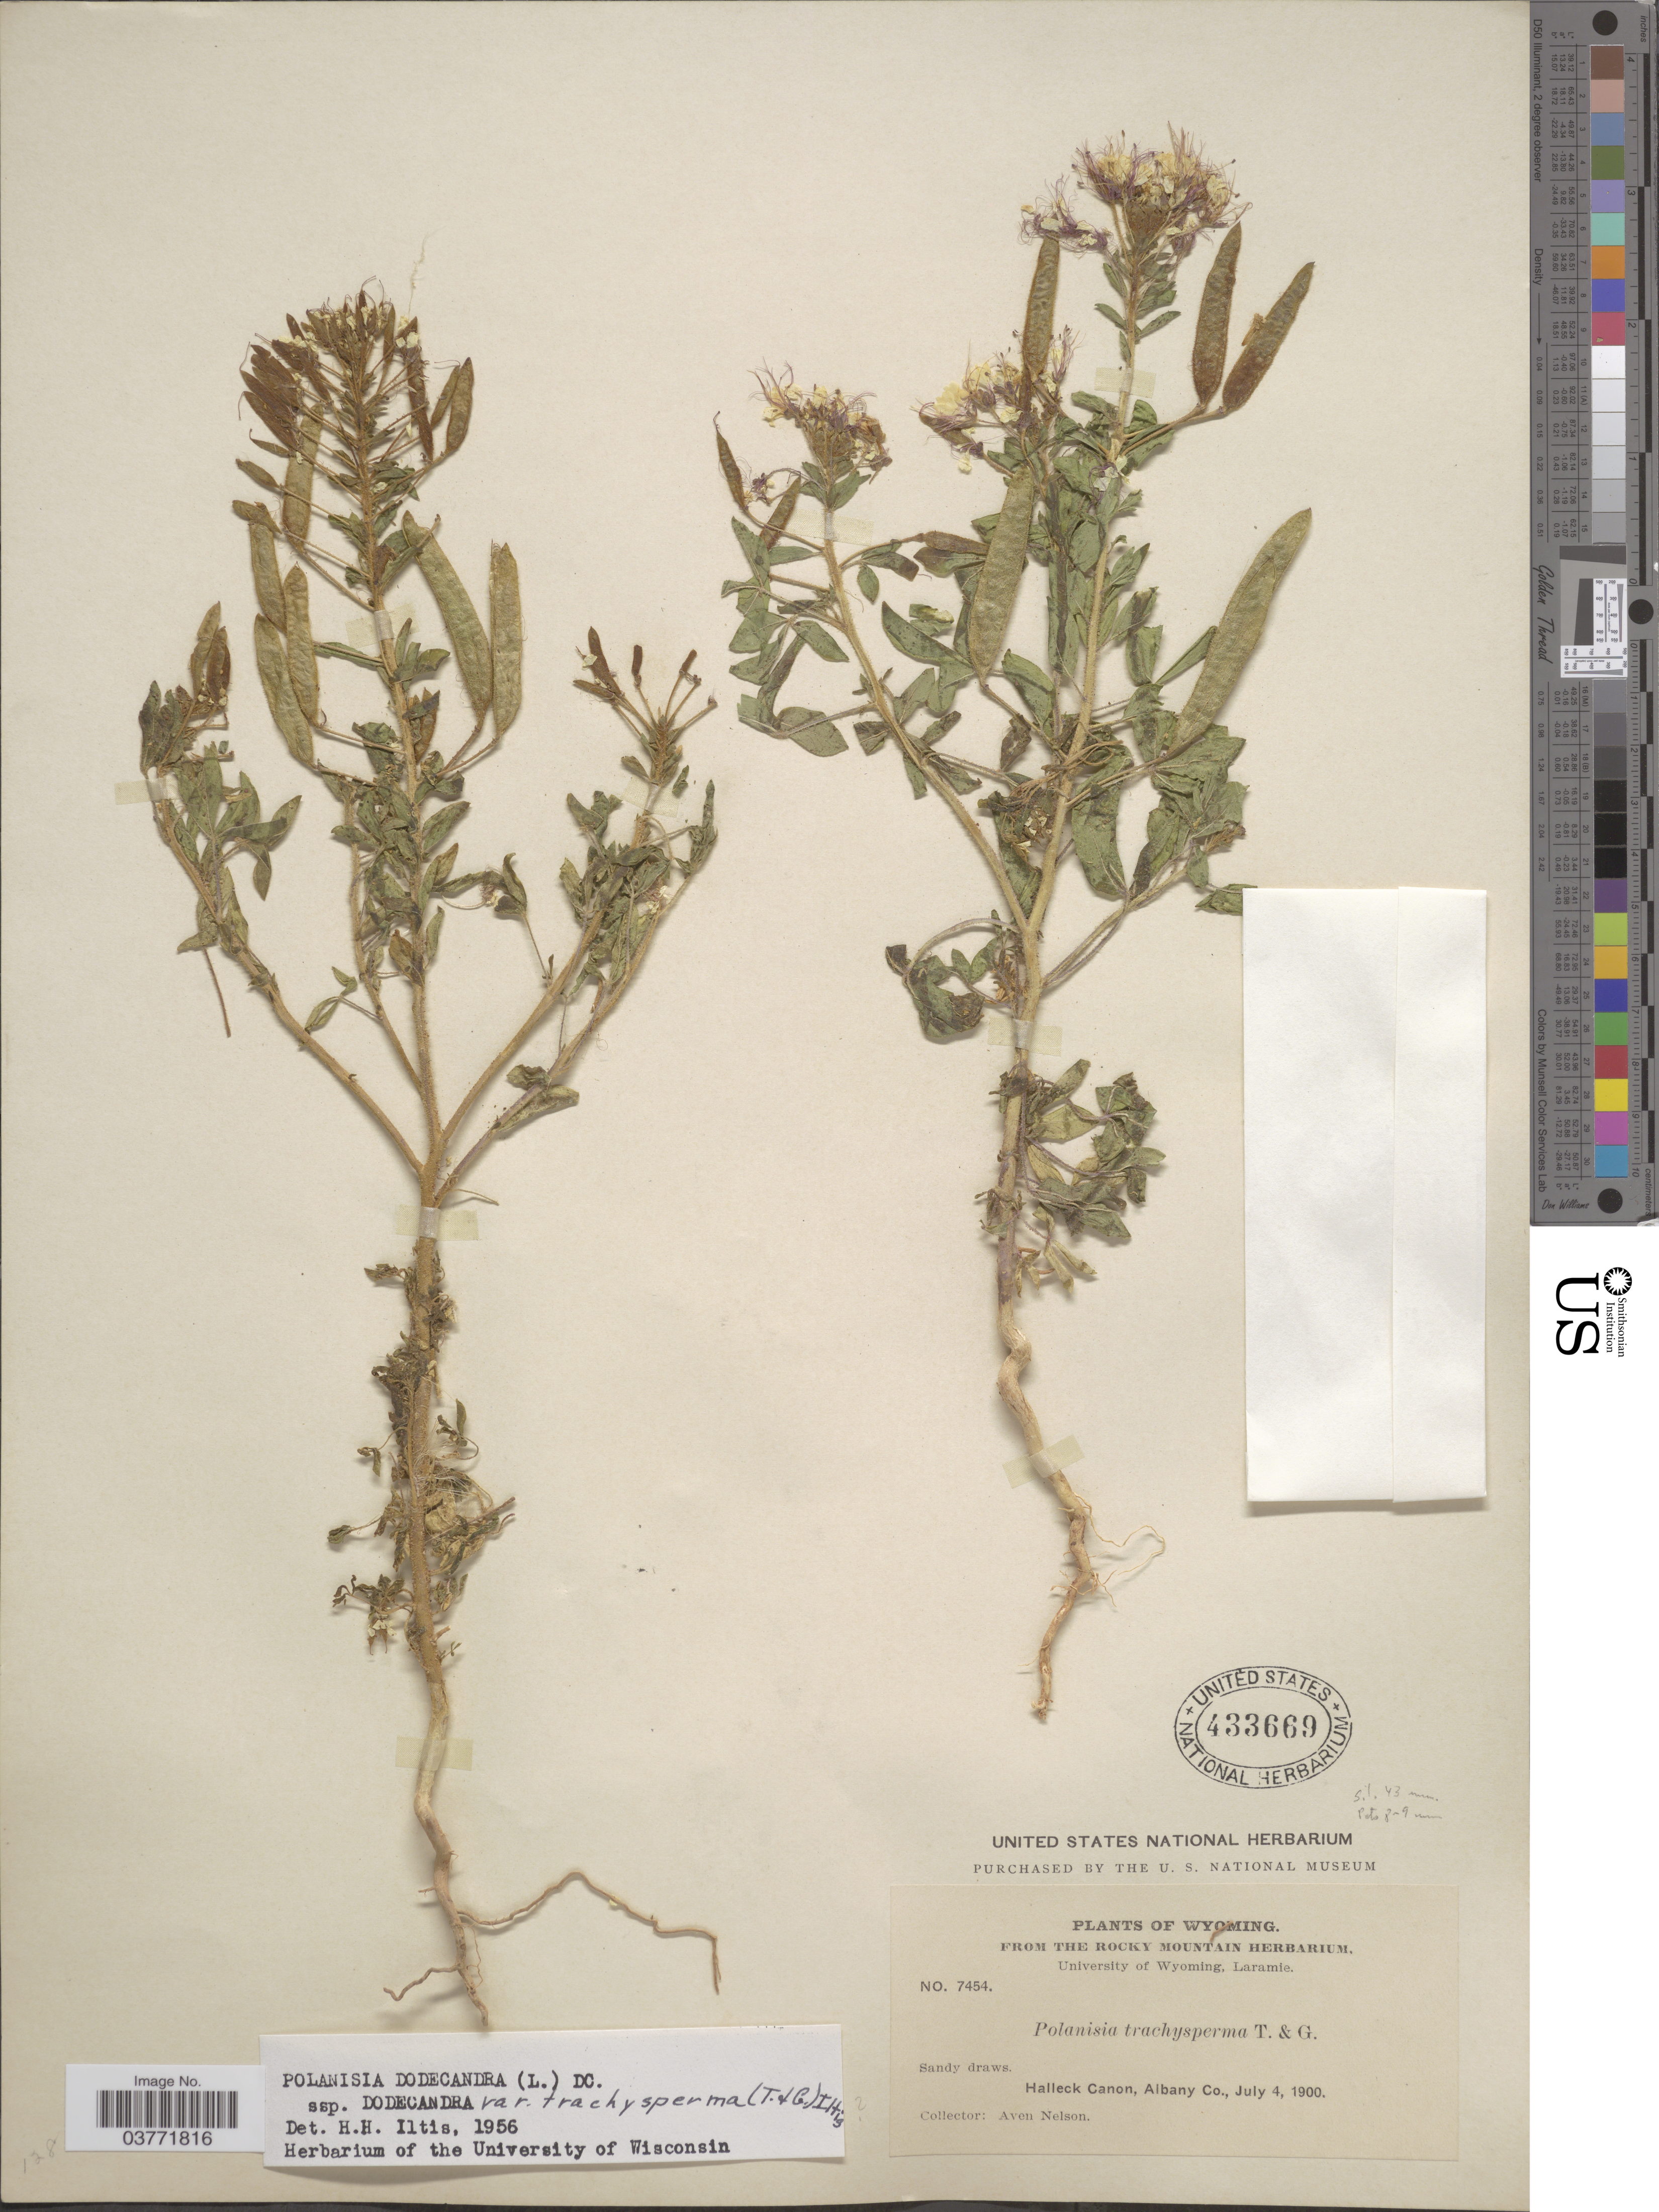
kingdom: Plantae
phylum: Tracheophyta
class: Magnoliopsida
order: Brassicales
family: Cleomaceae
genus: Polanisia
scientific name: Polanisia trachysperma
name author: Torr. & A. Gray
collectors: A. Nelson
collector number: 7454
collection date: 1900-07-04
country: United States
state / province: Wyoming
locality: Halleck Canon, Albany Co.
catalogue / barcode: US 433669